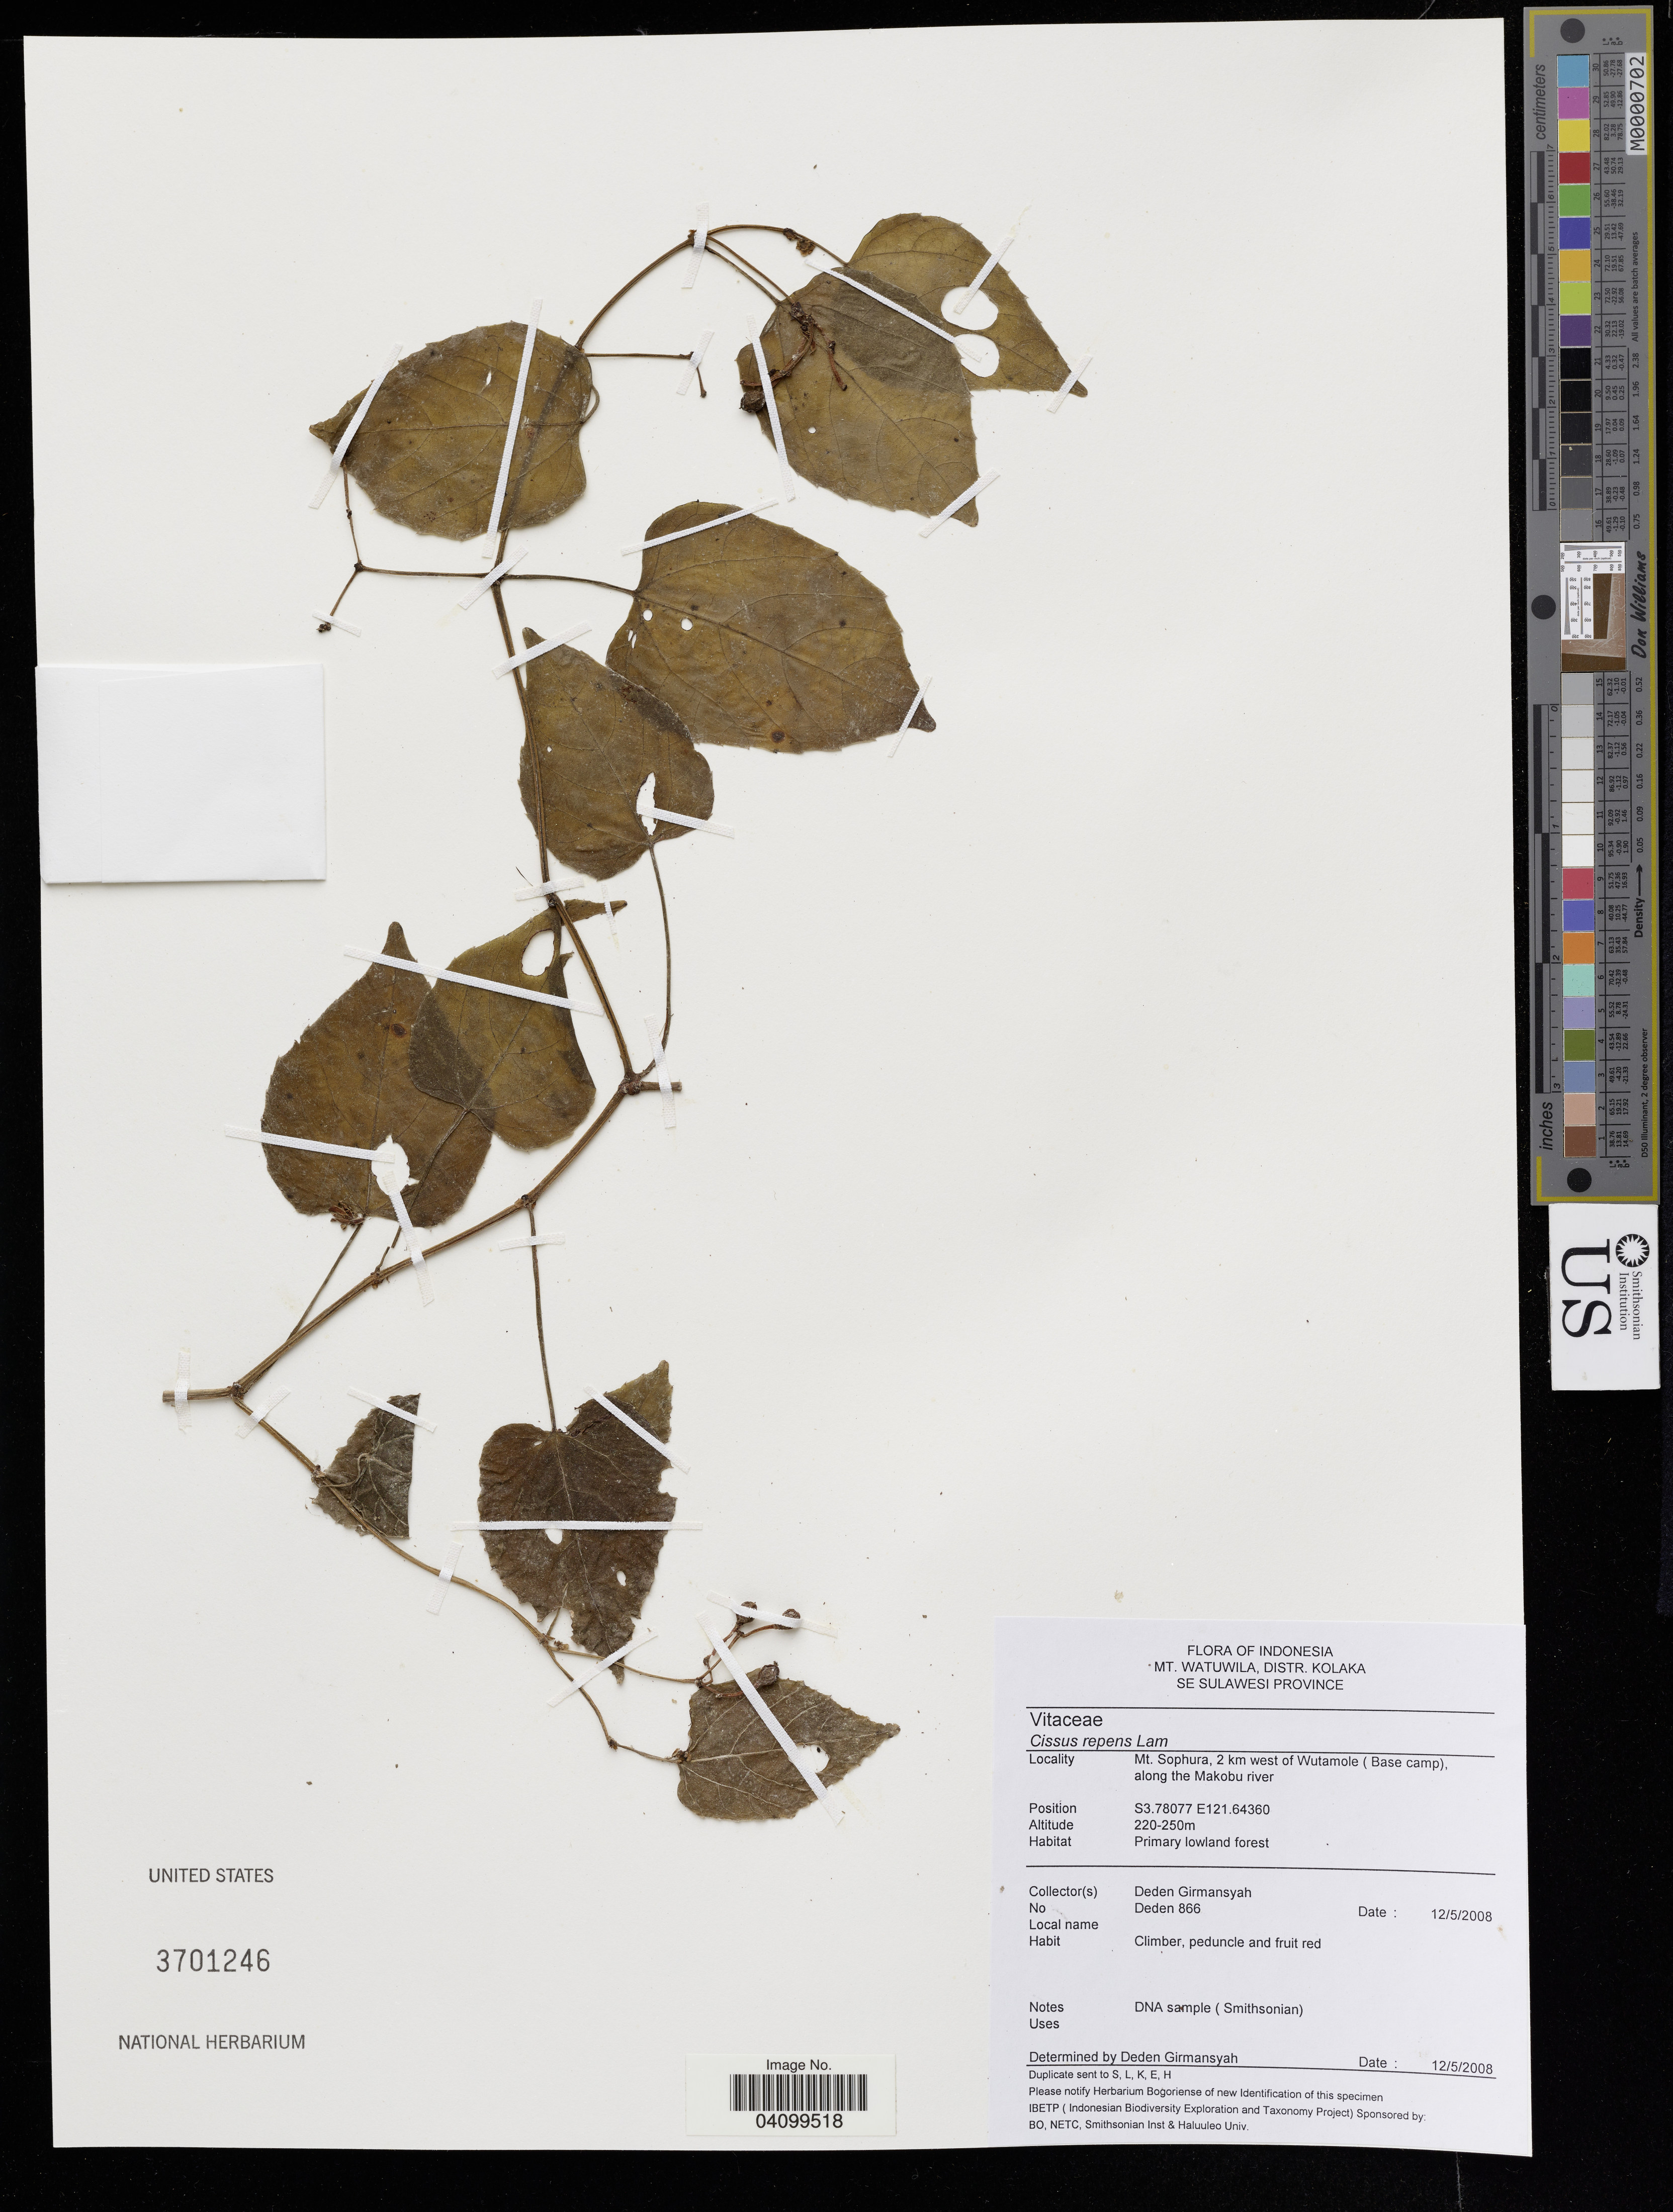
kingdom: Plantae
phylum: Tracheophyta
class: Magnoliopsida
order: Vitales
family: Vitaceae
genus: Cissus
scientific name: Cissus repens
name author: Lam.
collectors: G. Deden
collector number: Deden 866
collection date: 2008-05-12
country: Indonesia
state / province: Sulawesi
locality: Mt. Watuwila, Distr. Kolaka. SE Sulawesi Province. Mt. Sophura, 2 km west of Wutamole ( Base camp), along the Makobu river.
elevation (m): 220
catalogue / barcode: US 3701246